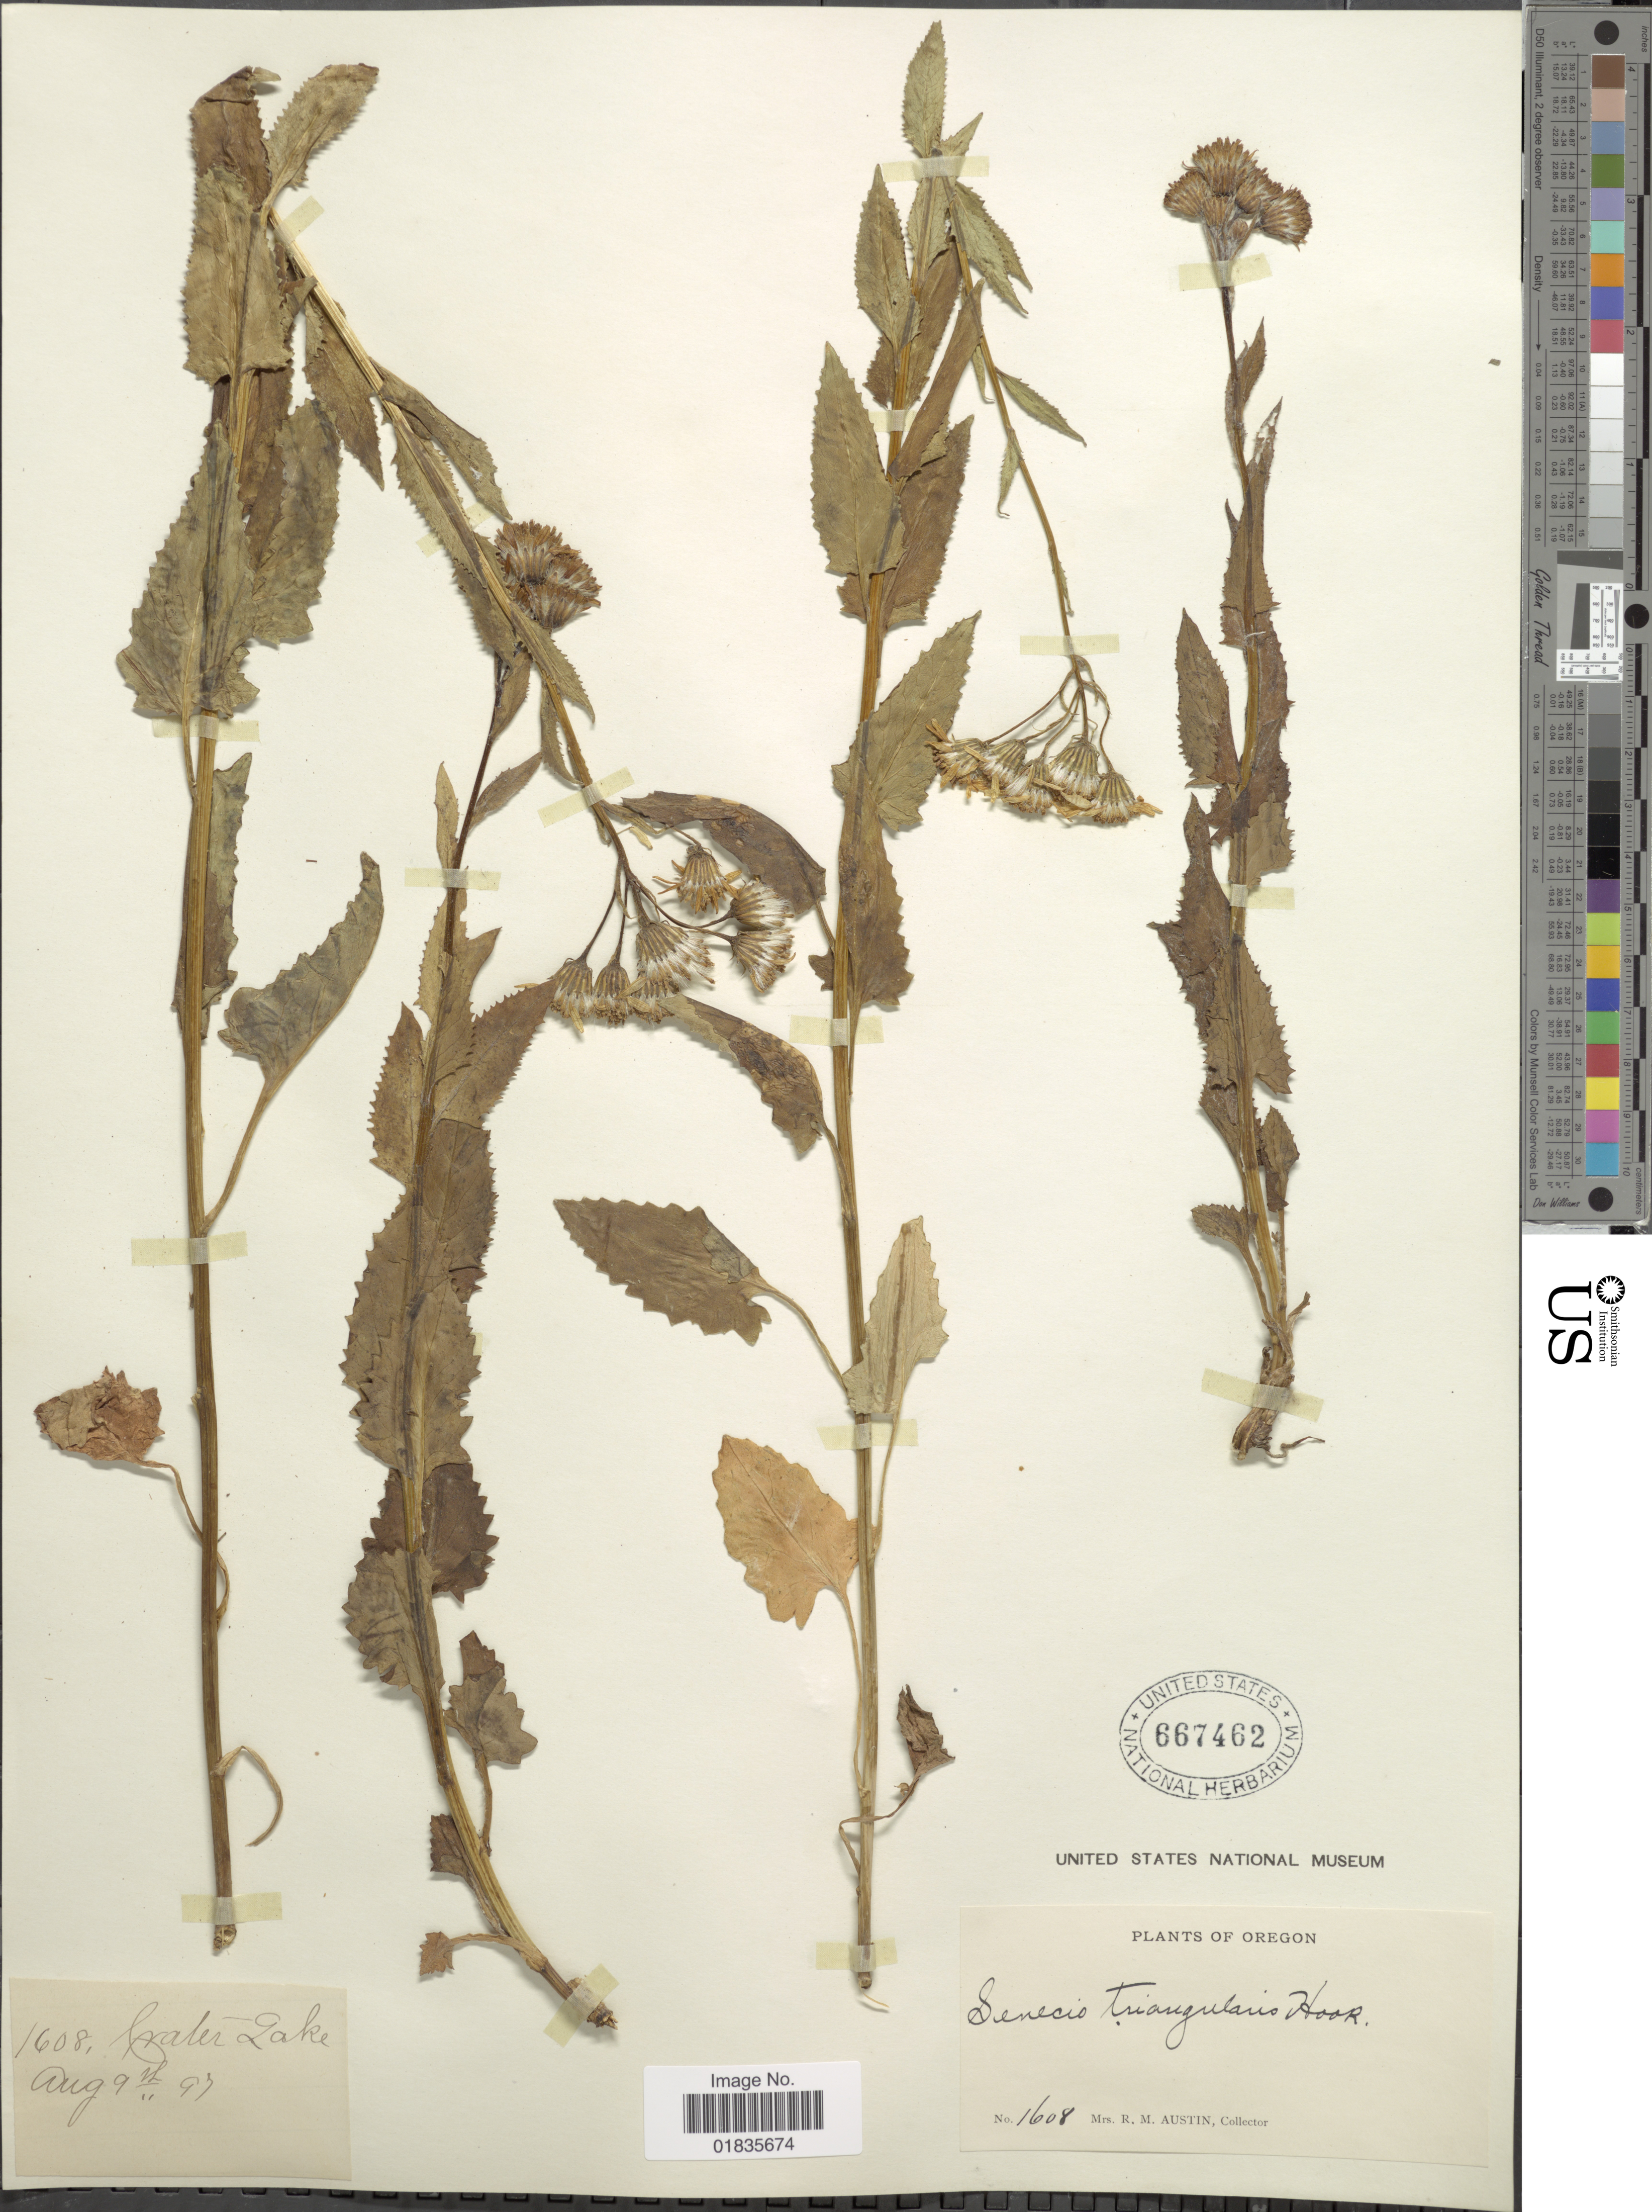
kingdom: Plantae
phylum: Tracheophyta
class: Magnoliopsida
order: Asterales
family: Asteraceae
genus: Senecio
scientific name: Senecio triangularis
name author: Hook.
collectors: R. Austin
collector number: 1608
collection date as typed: Transcribed d/m/y: 9/8/97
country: United States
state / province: Oregon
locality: Crater Lake.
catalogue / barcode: US 667462